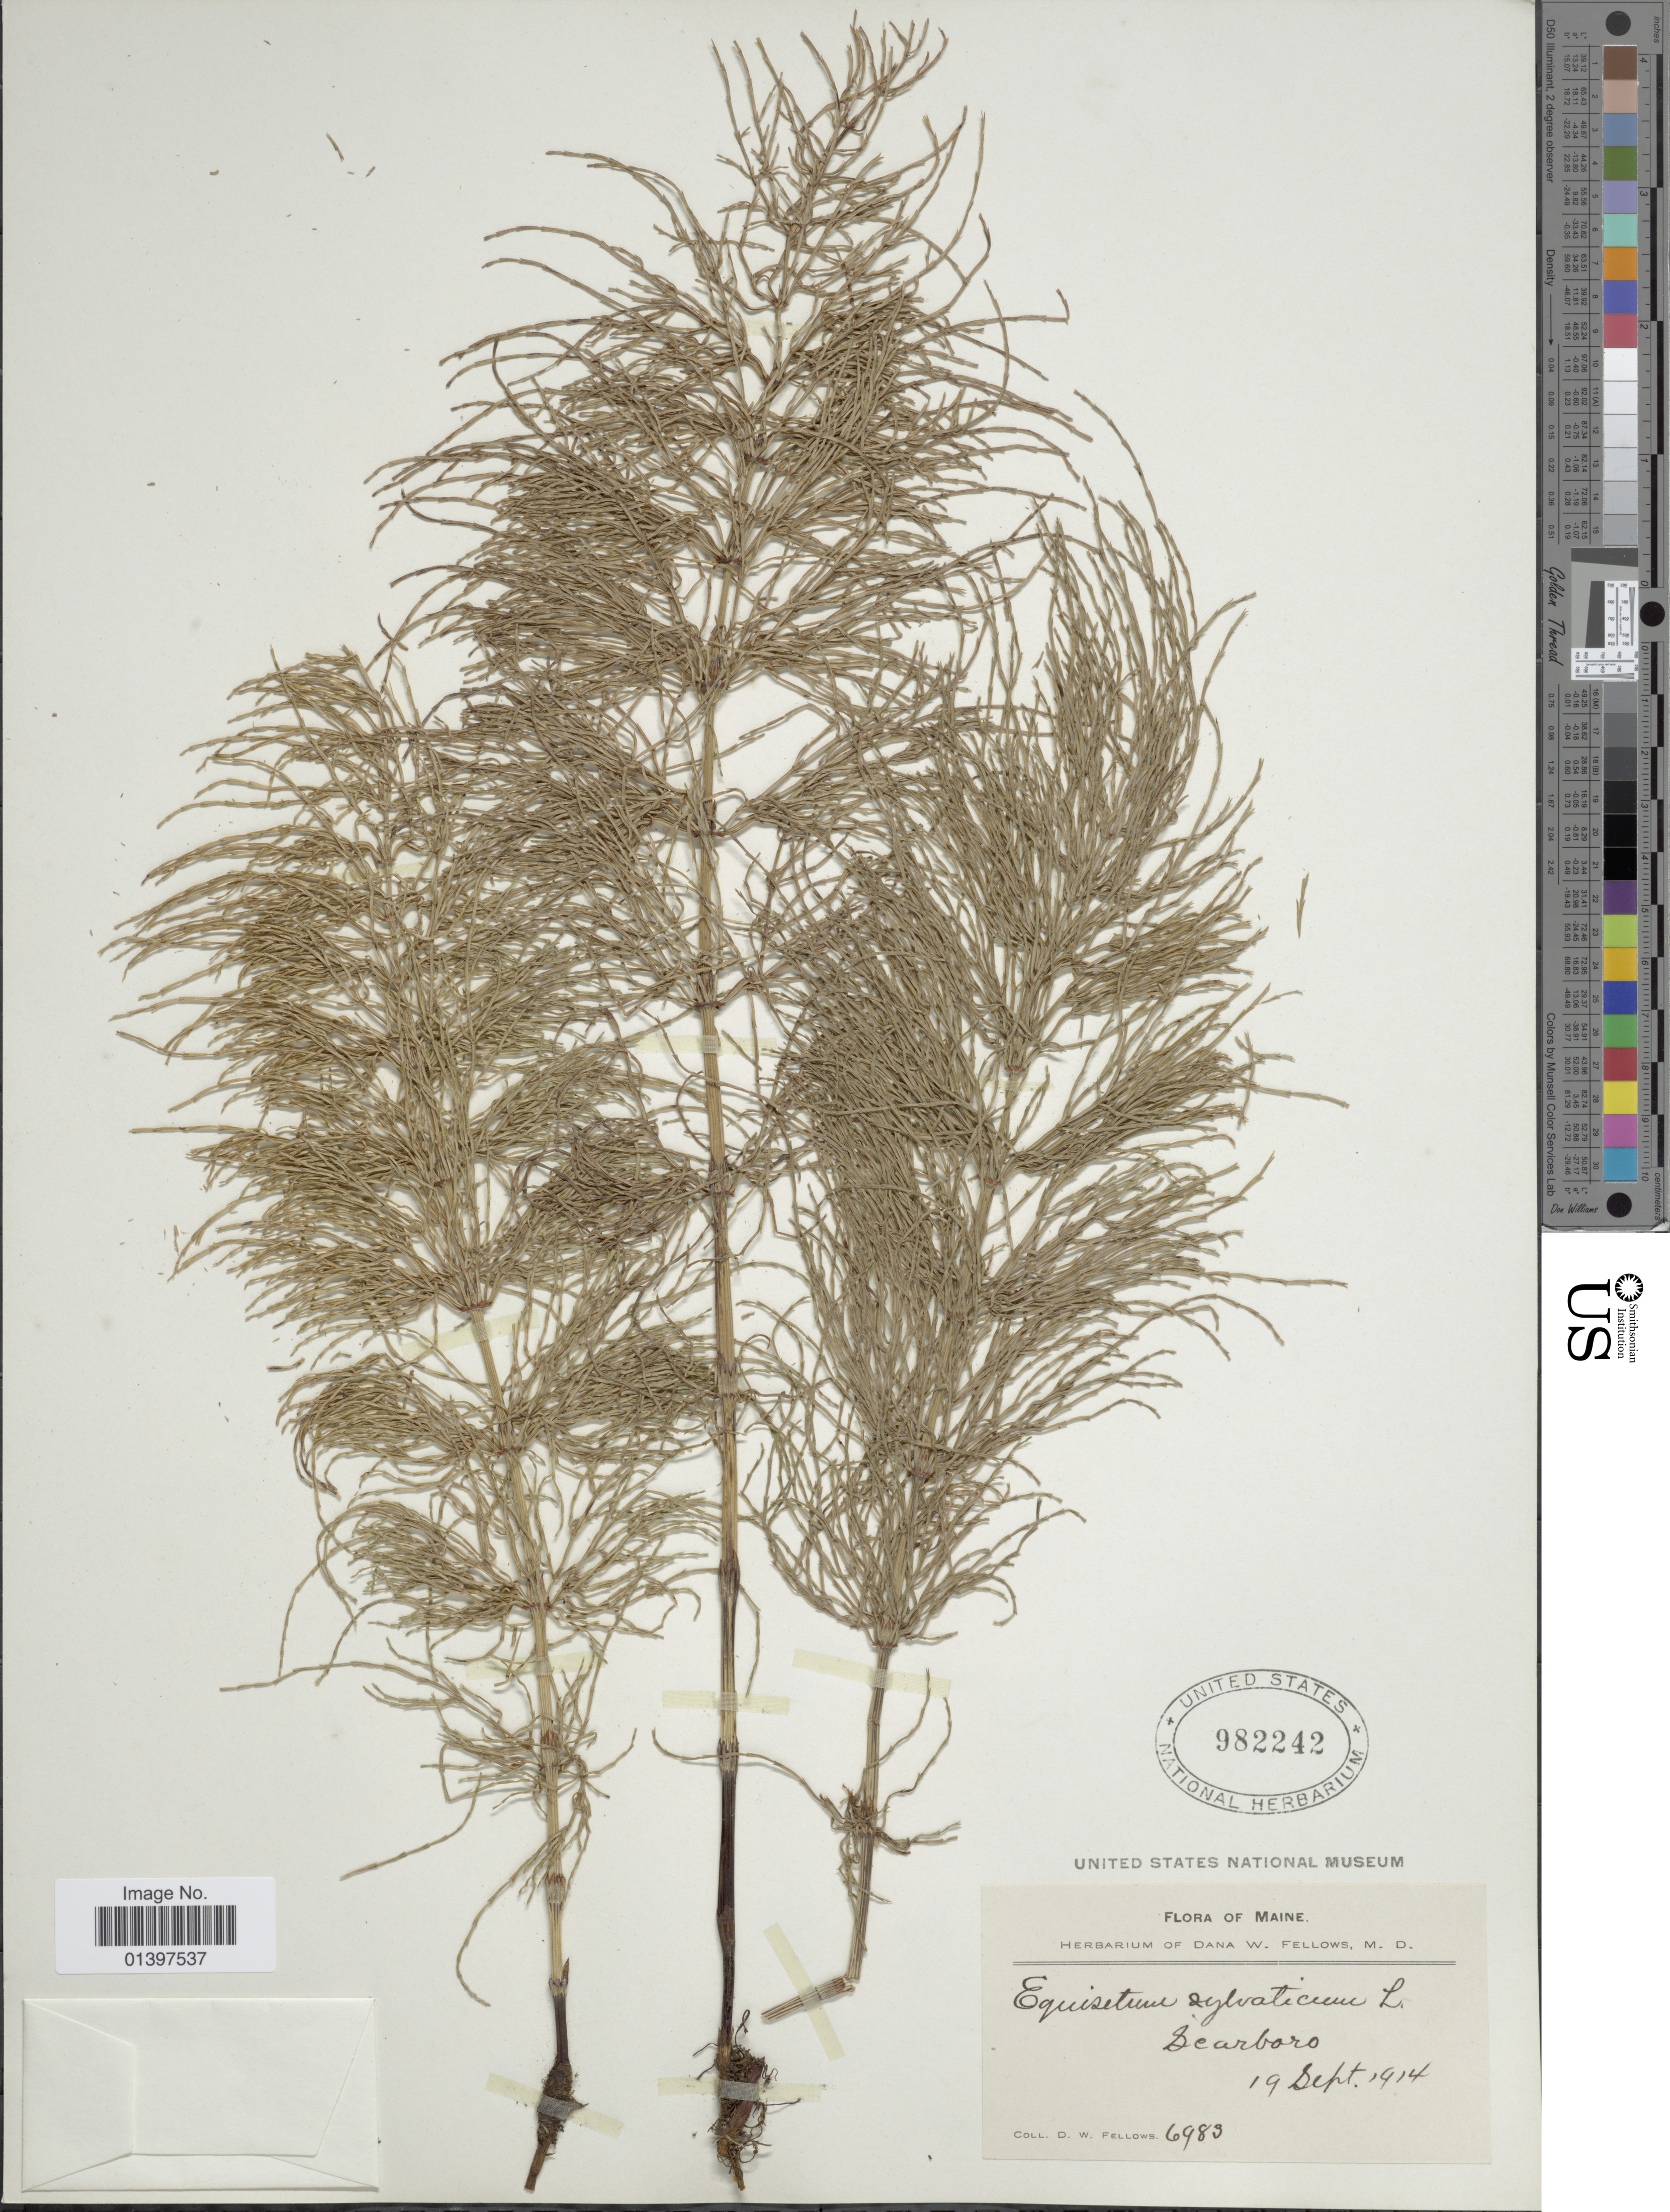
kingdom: Plantae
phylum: Tracheophyta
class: Polypodiopsida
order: Equisetales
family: Equisetaceae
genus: Equisetum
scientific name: Equisetum sylvaticum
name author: L.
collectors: D. W. Fellows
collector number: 6983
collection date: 1914-09-19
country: United States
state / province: Maine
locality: Searboro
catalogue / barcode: US 982242